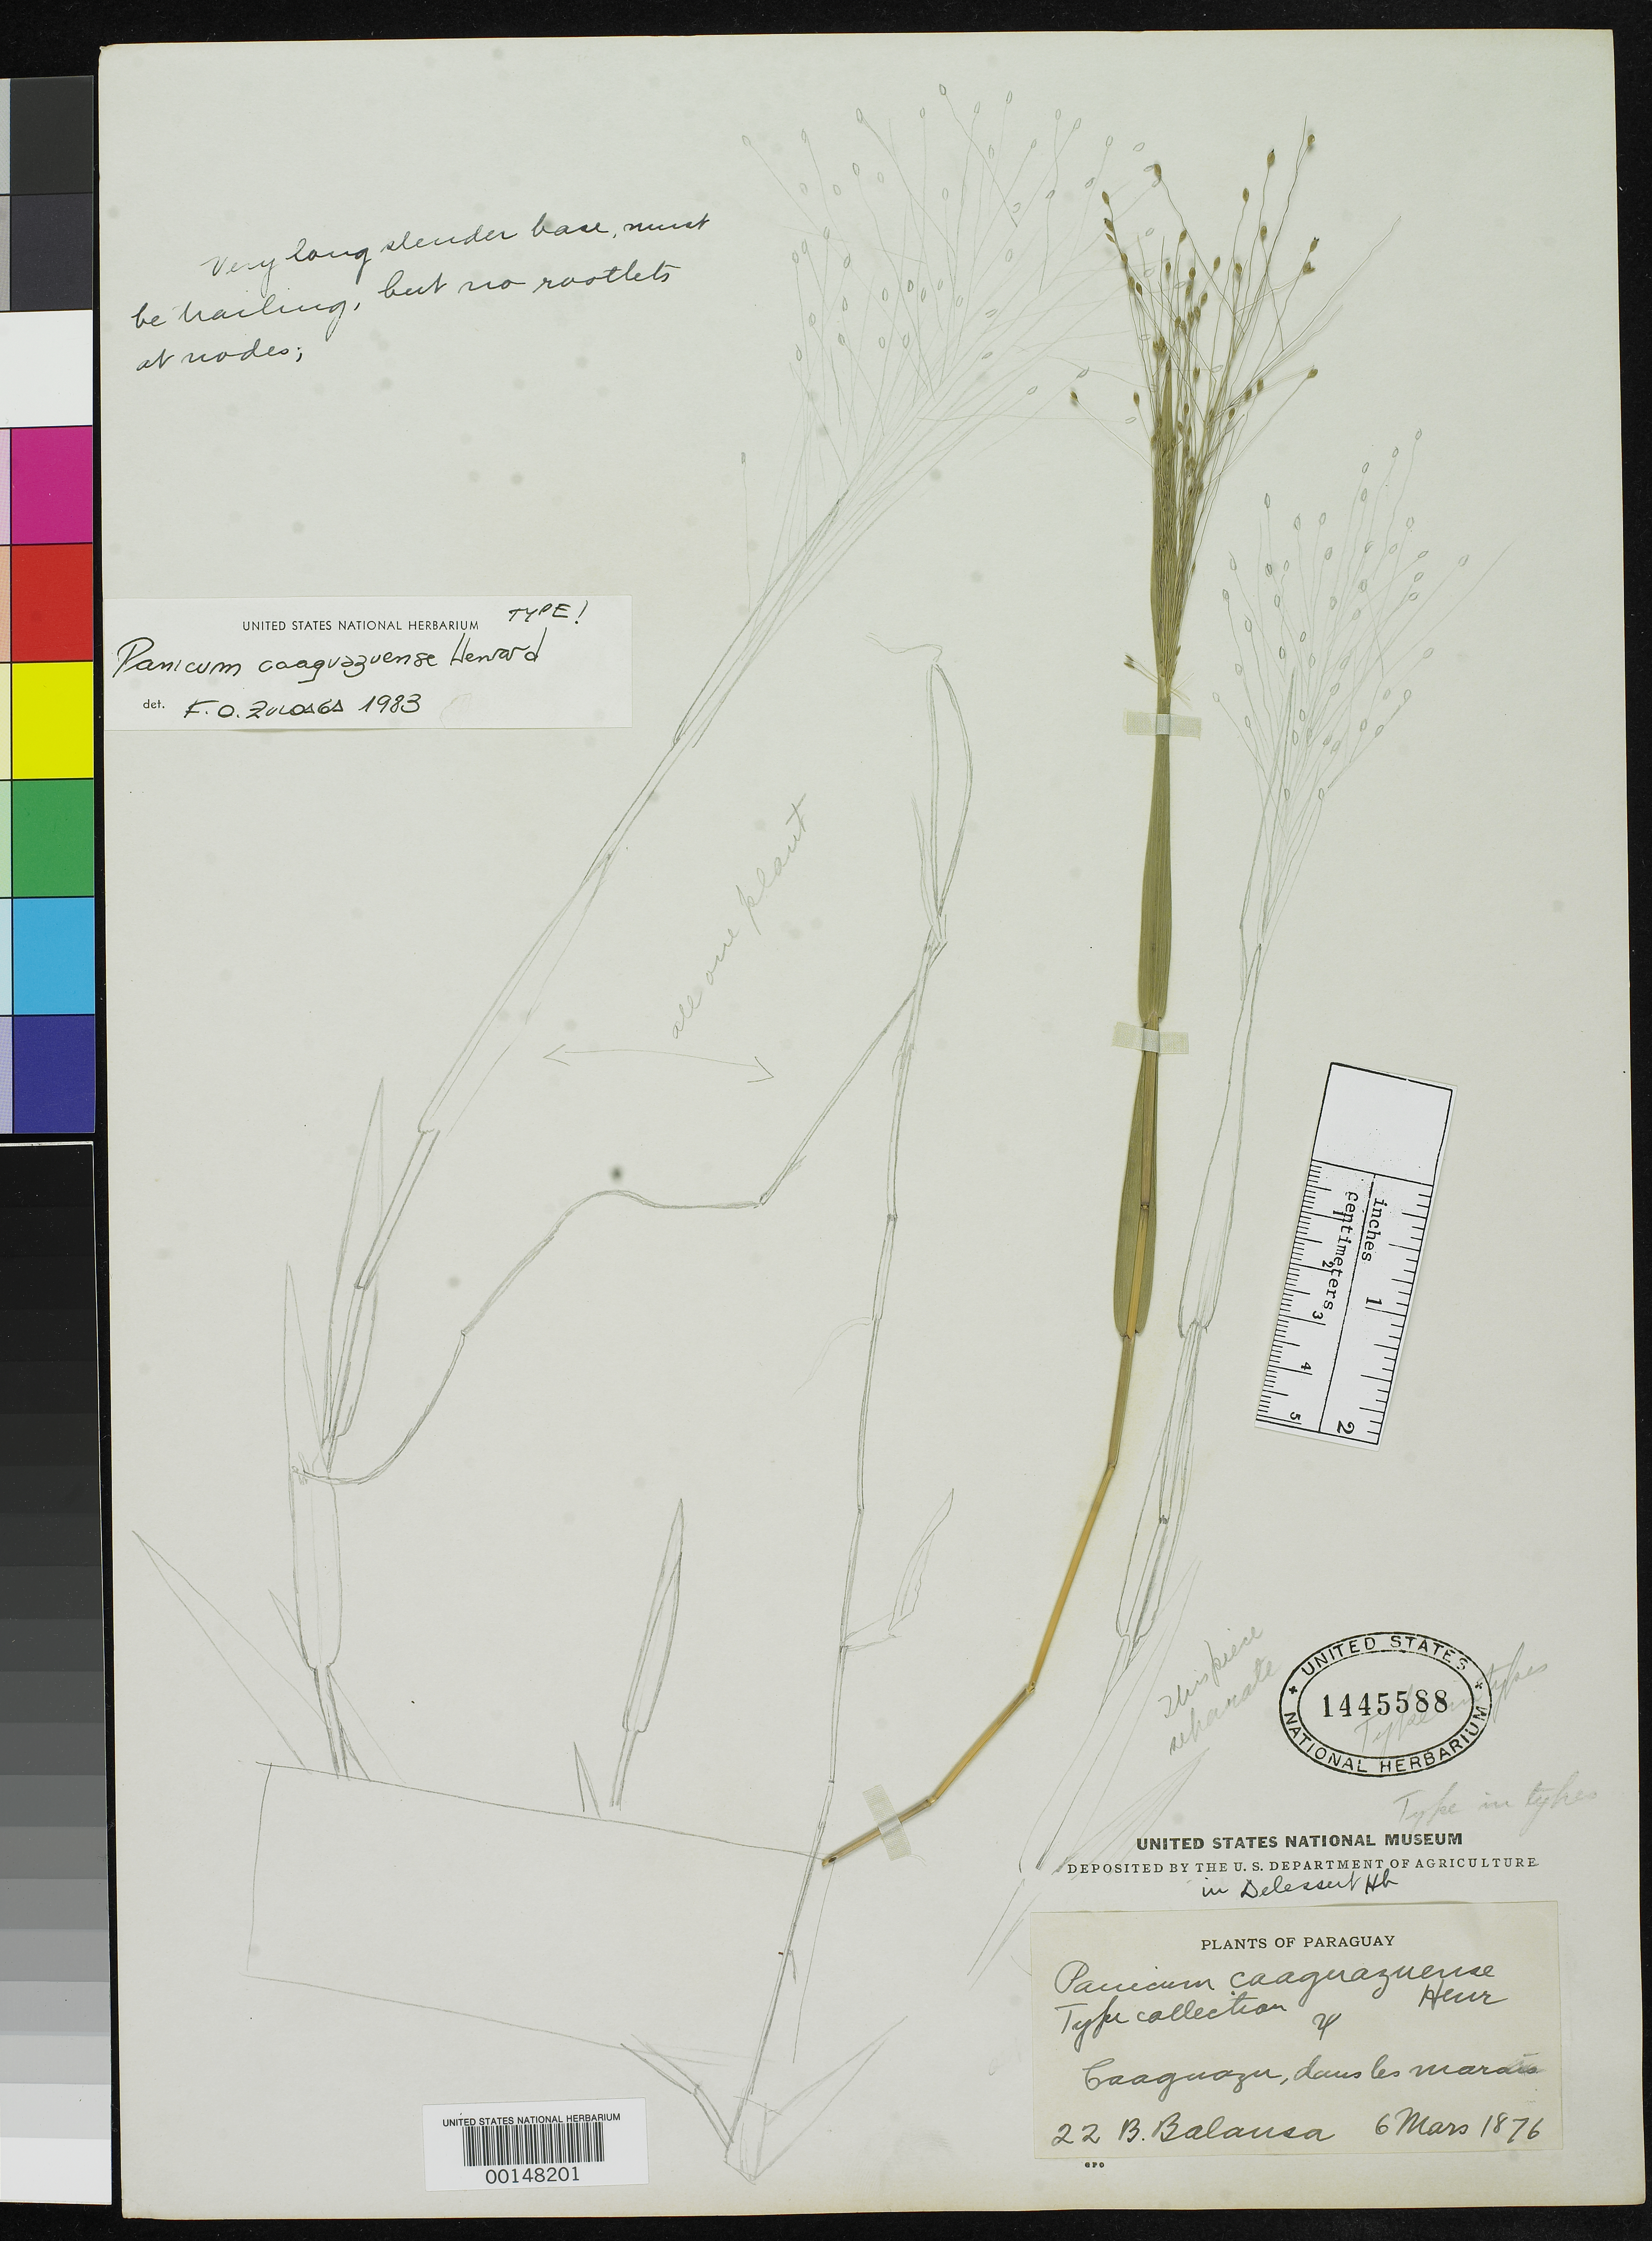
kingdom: Plantae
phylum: Tracheophyta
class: Liliopsida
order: Poales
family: Poaceae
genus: Panicum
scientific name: Panicum caaguazuense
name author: Henr.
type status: Type Fragment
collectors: B. Balansa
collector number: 22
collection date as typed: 06 Mar 1876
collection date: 1876-03-06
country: Paraguay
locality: Caaguazu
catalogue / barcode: US 1445588